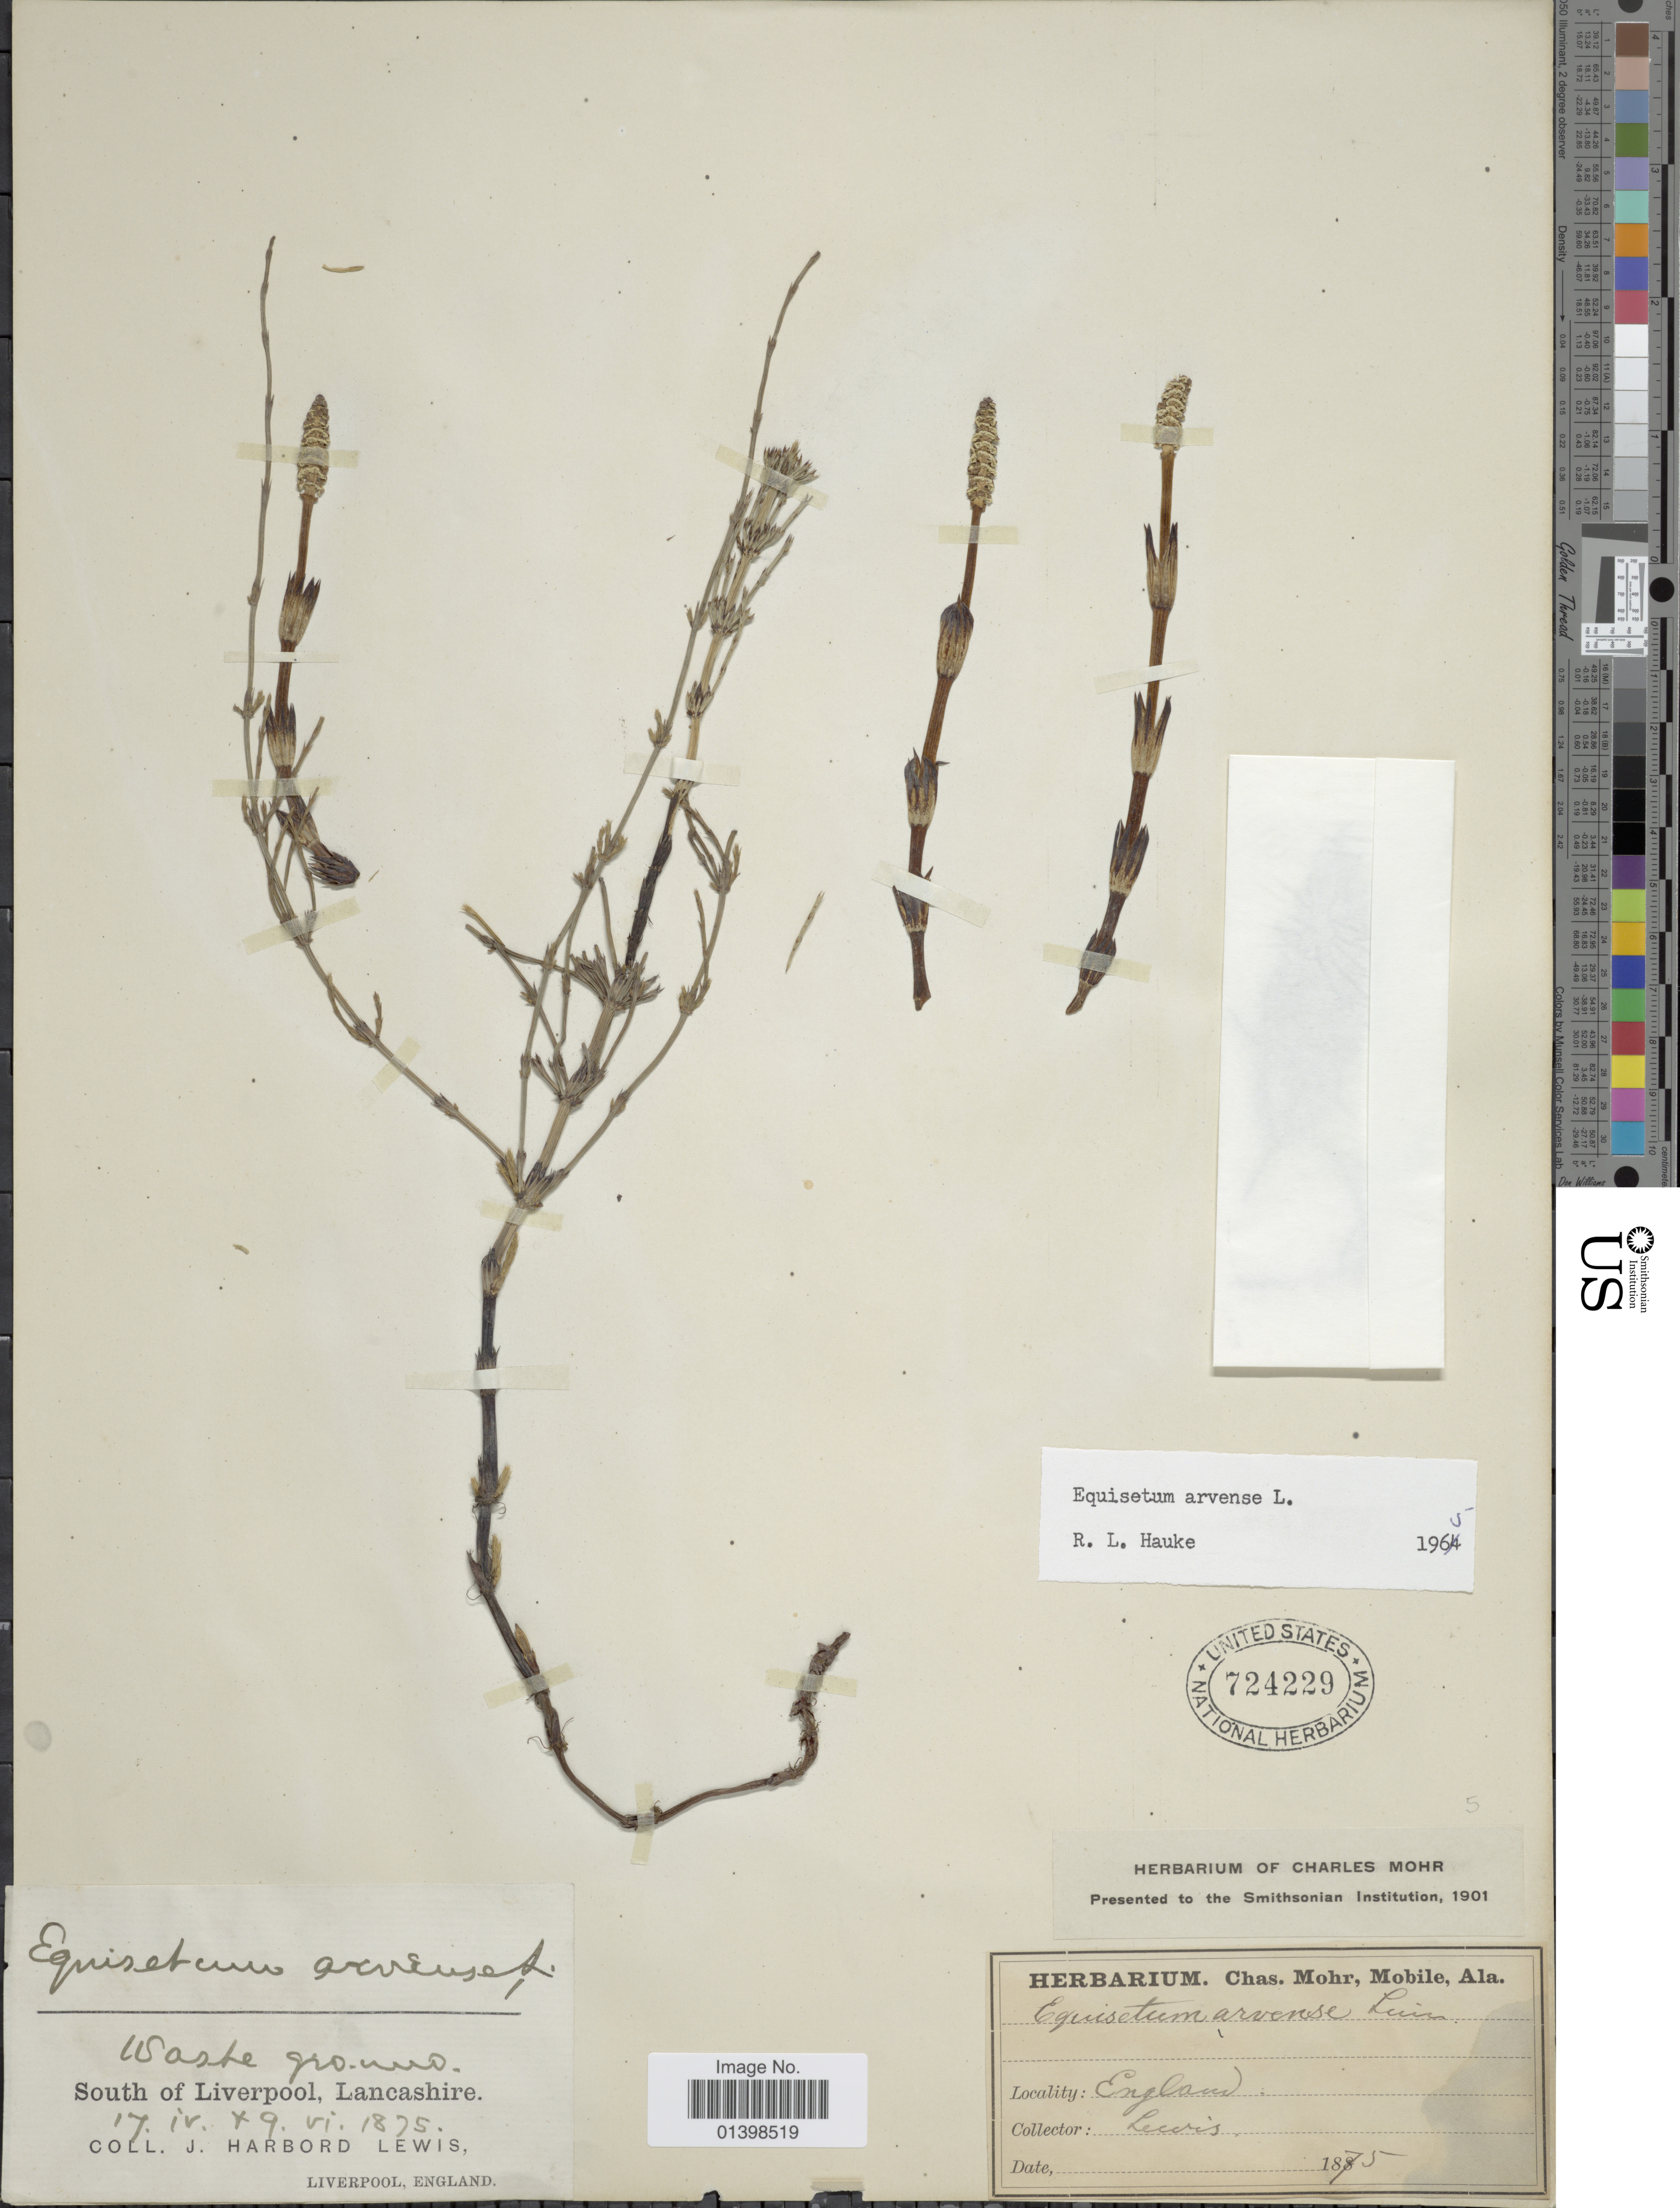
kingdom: Plantae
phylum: Tracheophyta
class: Polypodiopsida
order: Equisetales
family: Equisetaceae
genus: Equisetum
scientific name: Equisetum arvense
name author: L.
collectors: J. Lewis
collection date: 1875-04-17/1875-06-09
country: United Kingdom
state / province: England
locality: South of Liverpool, Lancashire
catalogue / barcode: US 724229